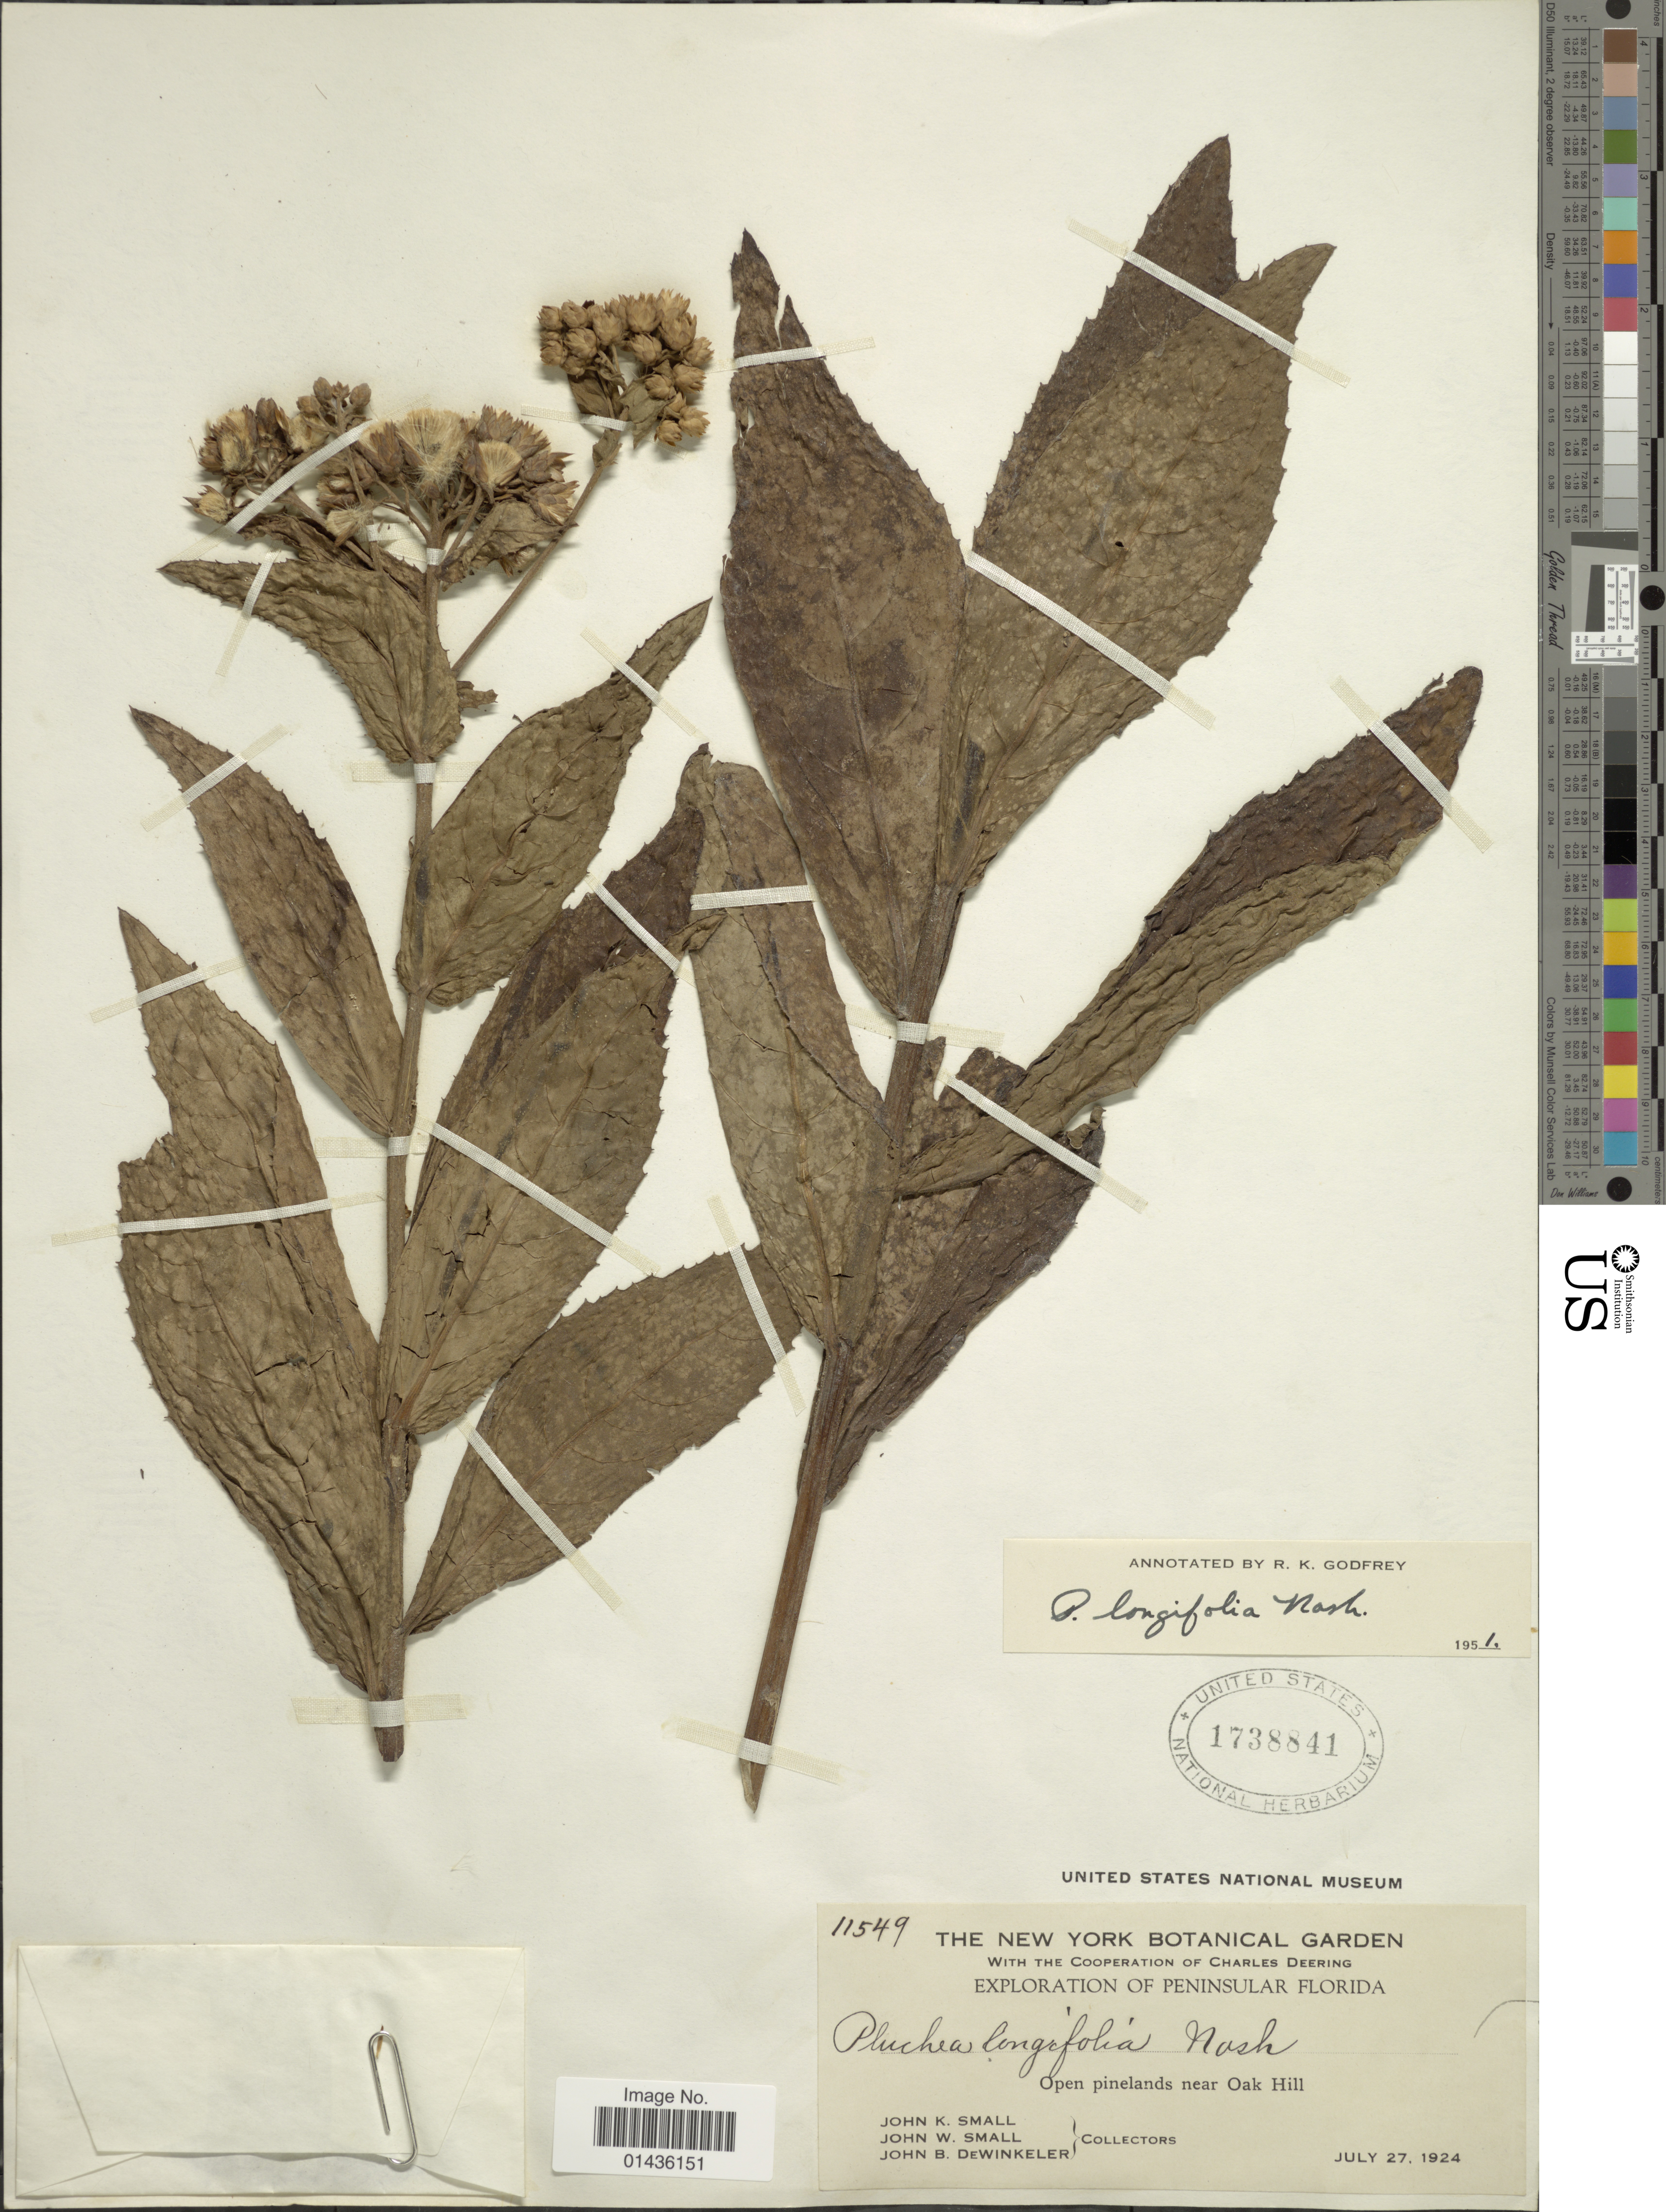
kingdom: Plantae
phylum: Tracheophyta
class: Magnoliopsida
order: Asterales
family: Asteraceae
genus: Pluchea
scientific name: Pluchea longifolia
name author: Nash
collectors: J. K. Small, J. Small & J. B. Dewinkeler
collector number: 11549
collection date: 1924-07-27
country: United States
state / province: Florida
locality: Peninsular Florida, near Oak Hill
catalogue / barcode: US 1738841